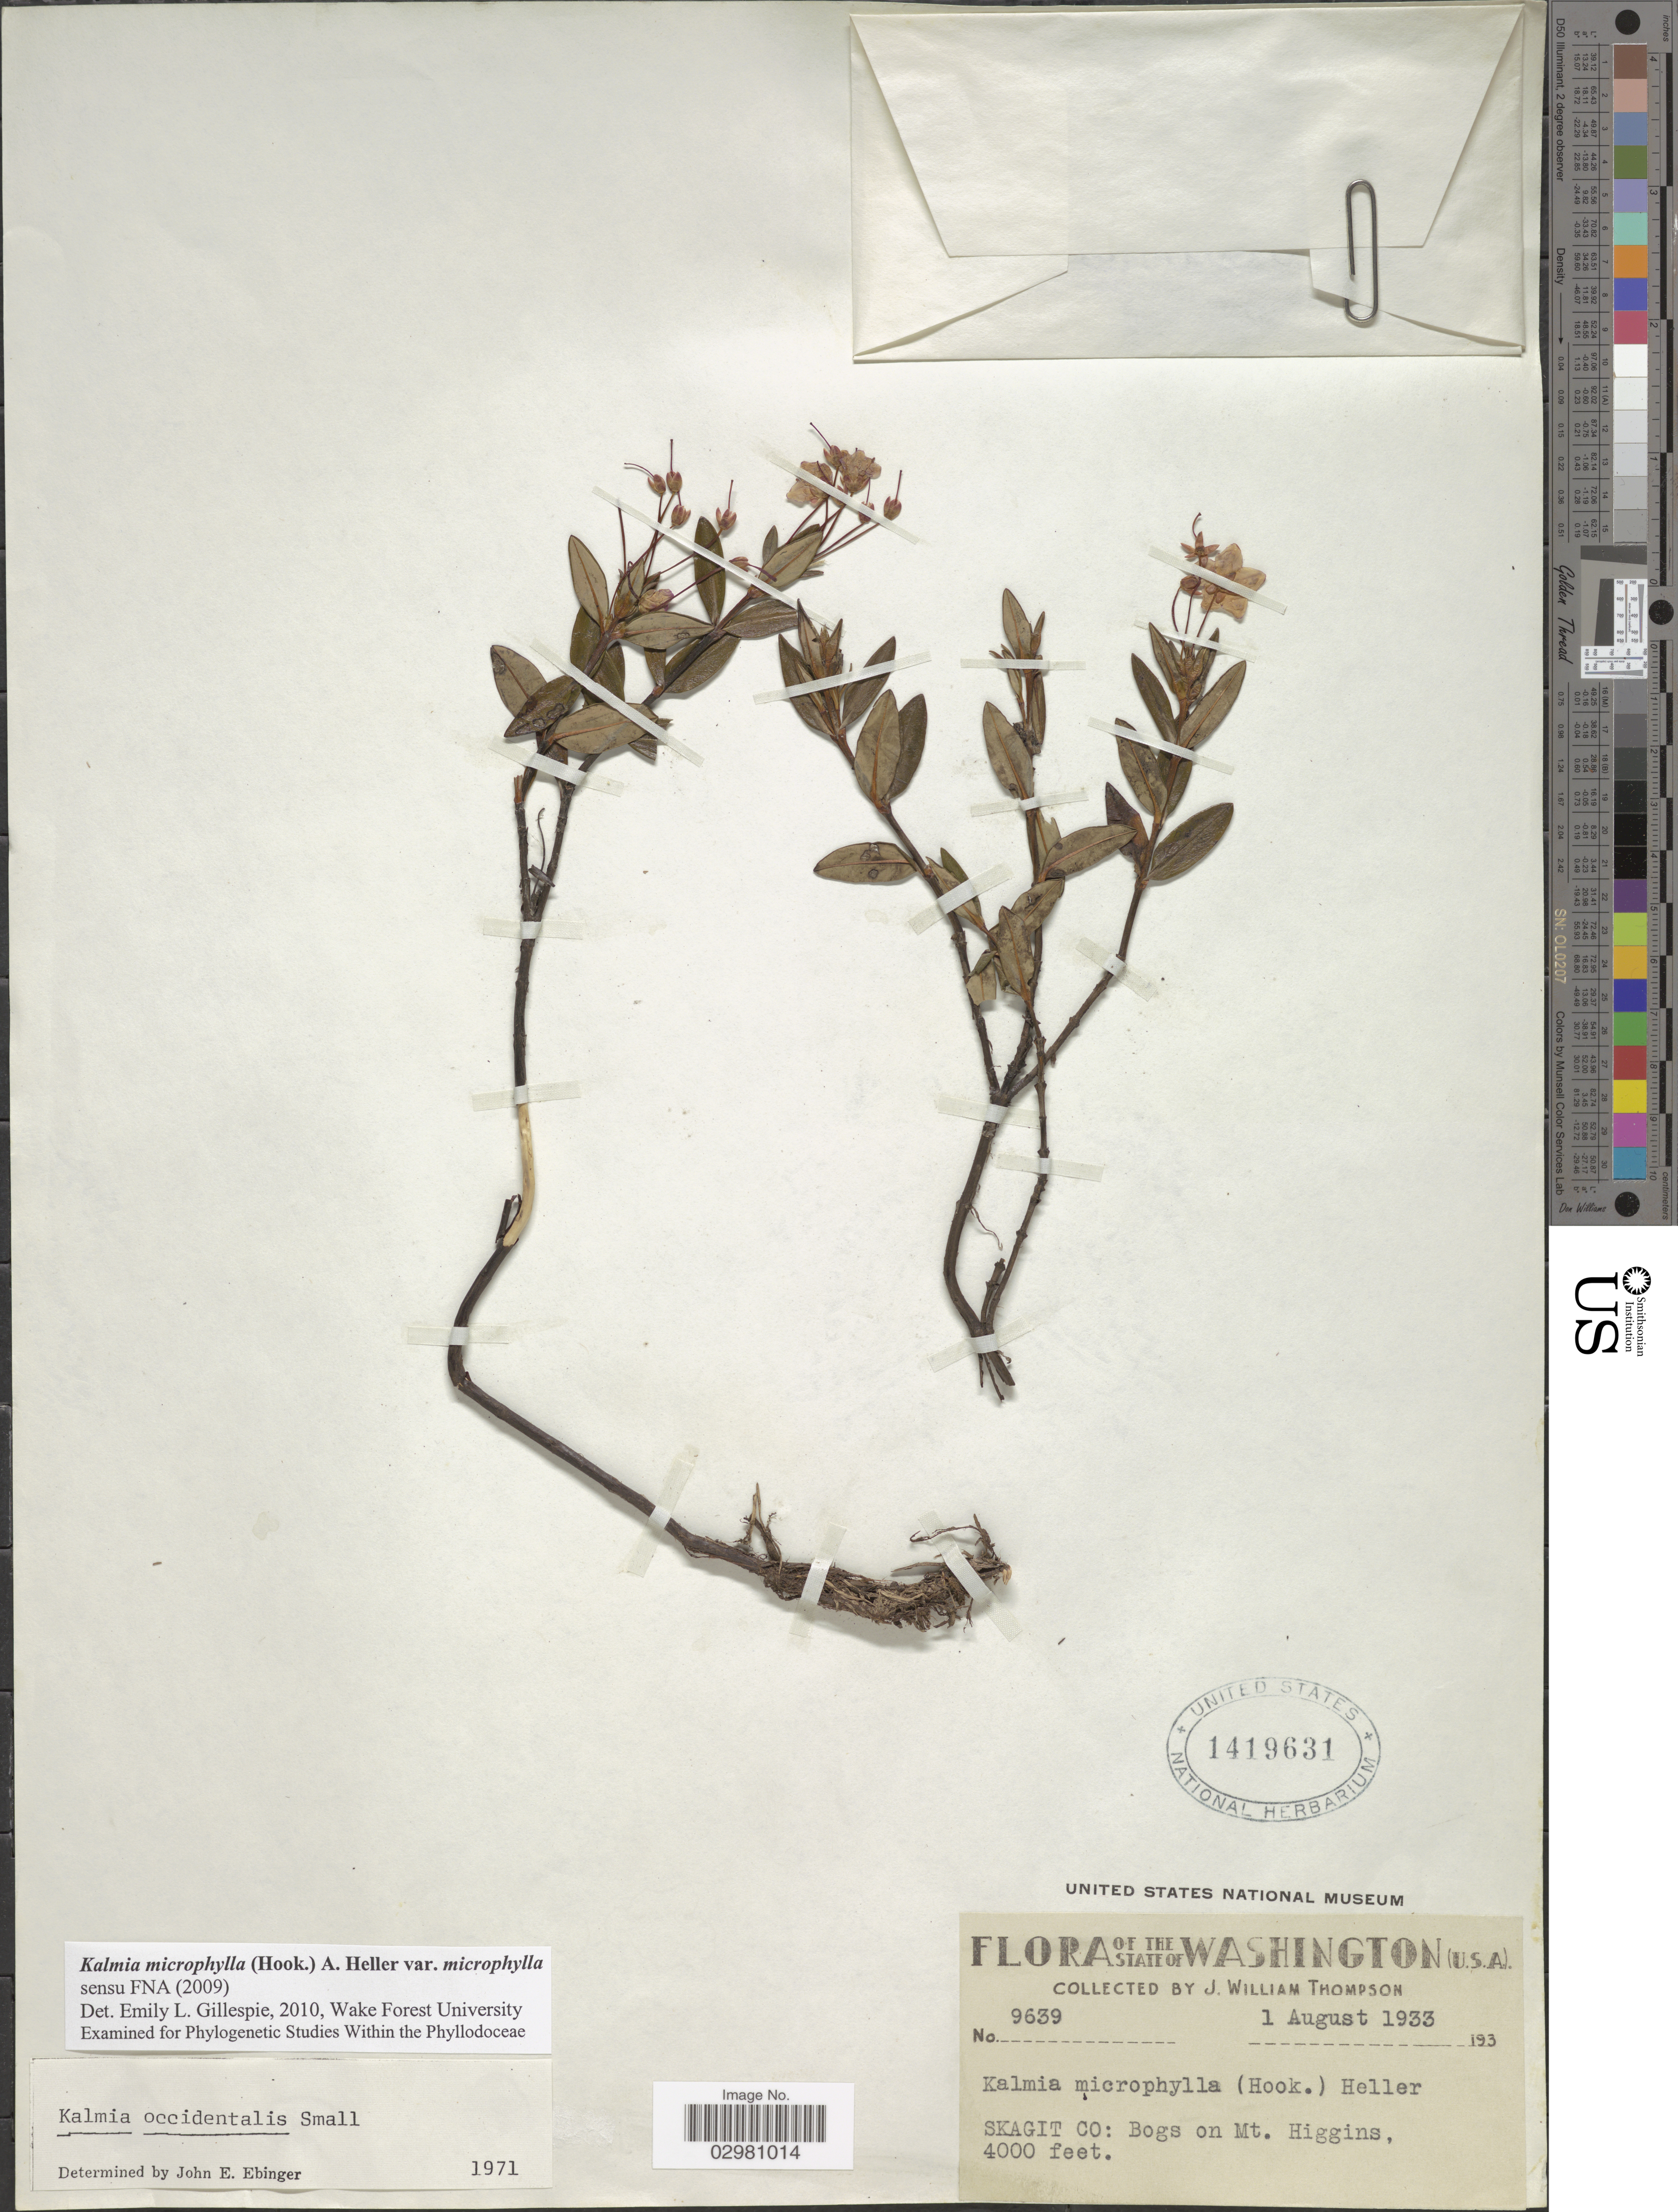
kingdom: Plantae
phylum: Tracheophyta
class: Magnoliopsida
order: Ericales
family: Ericaceae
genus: Kalmia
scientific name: Kalmia microphylla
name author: (Hook.) A. Heller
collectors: J. W. Thompson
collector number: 9639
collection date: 1933-08-01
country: United States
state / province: Washington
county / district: Skagit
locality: Skagit Co: Bogs on Mt. Higgins.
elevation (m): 1219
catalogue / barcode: US 1419631